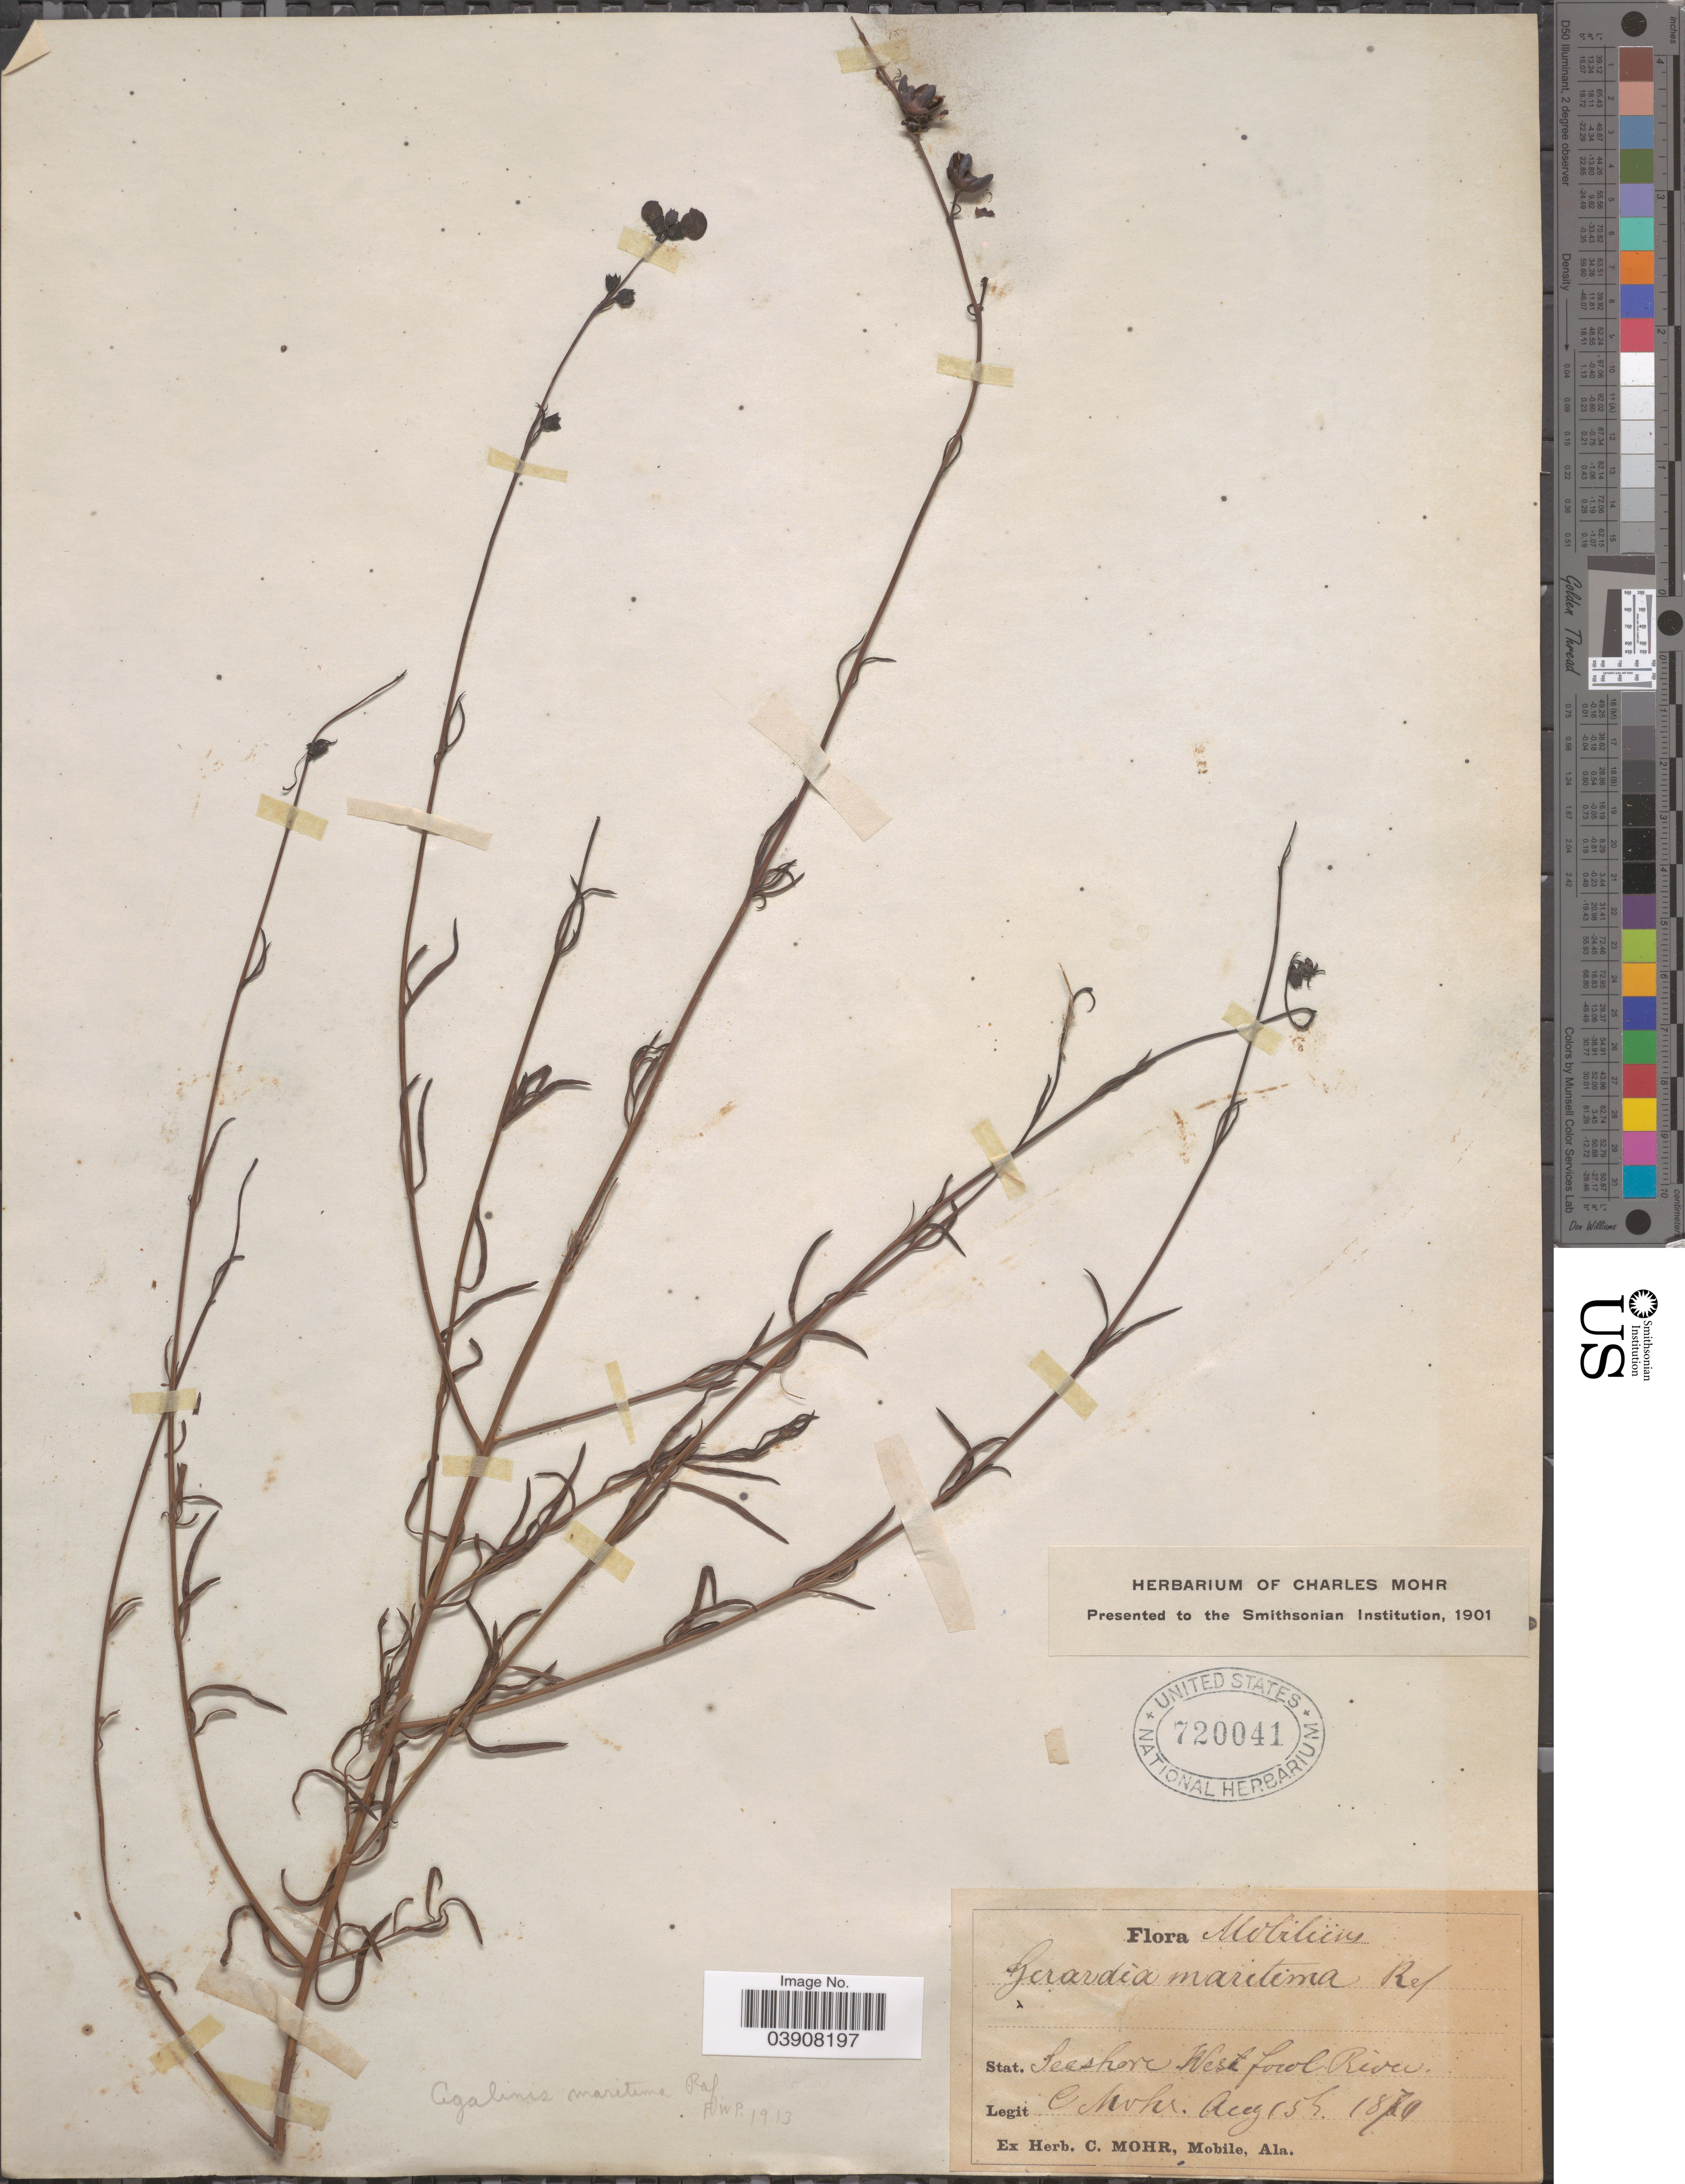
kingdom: Plantae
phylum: Tracheophyta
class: Magnoliopsida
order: Lamiales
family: Orobanchaceae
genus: Agalinis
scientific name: Agalinis oligophylla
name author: Pennell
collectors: C. T. Mohr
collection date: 1870-08-15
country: United States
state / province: Alabama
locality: Mobiliens. Stat. Seashore Westford River.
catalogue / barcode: US 720041